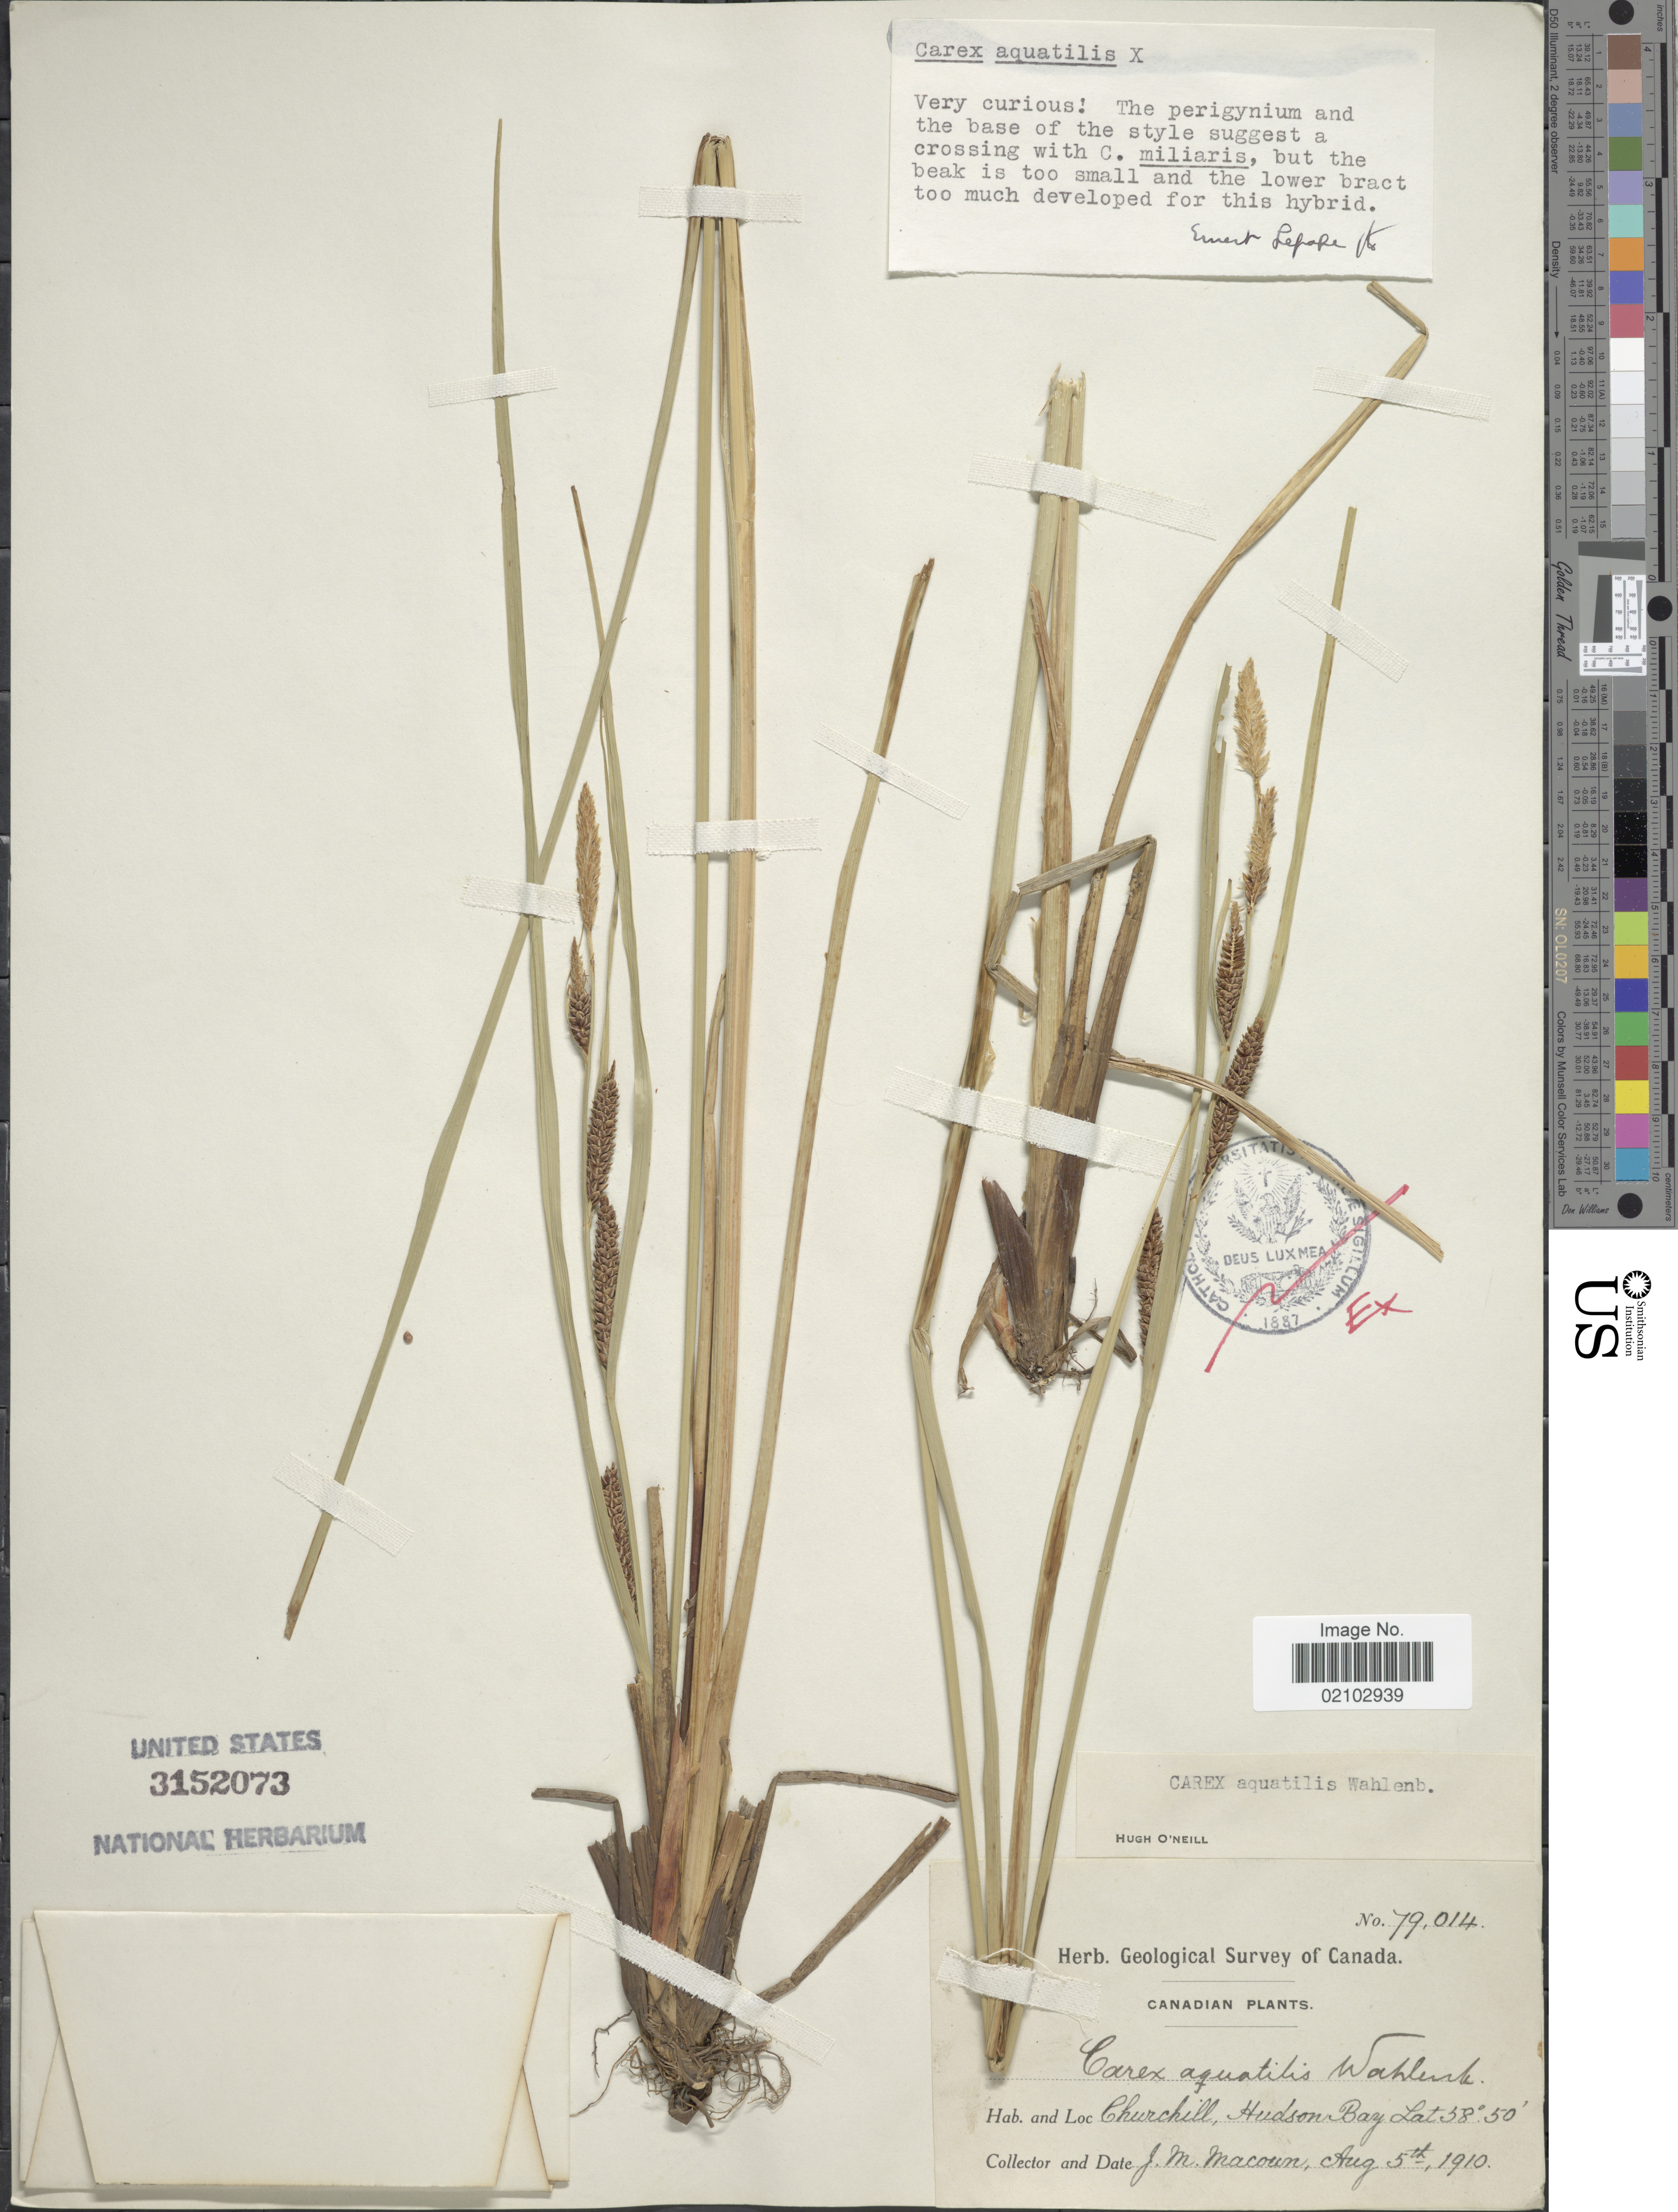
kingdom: Plantae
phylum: Tracheophyta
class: Liliopsida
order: Poales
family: Cyperaceae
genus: Carex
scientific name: Carex aquatilis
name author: Wahlenb.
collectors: J. M. Macoun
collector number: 79014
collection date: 1910-08-05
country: Canada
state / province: Manitoba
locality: Churchill, Hudson Bay.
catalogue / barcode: US 3152073